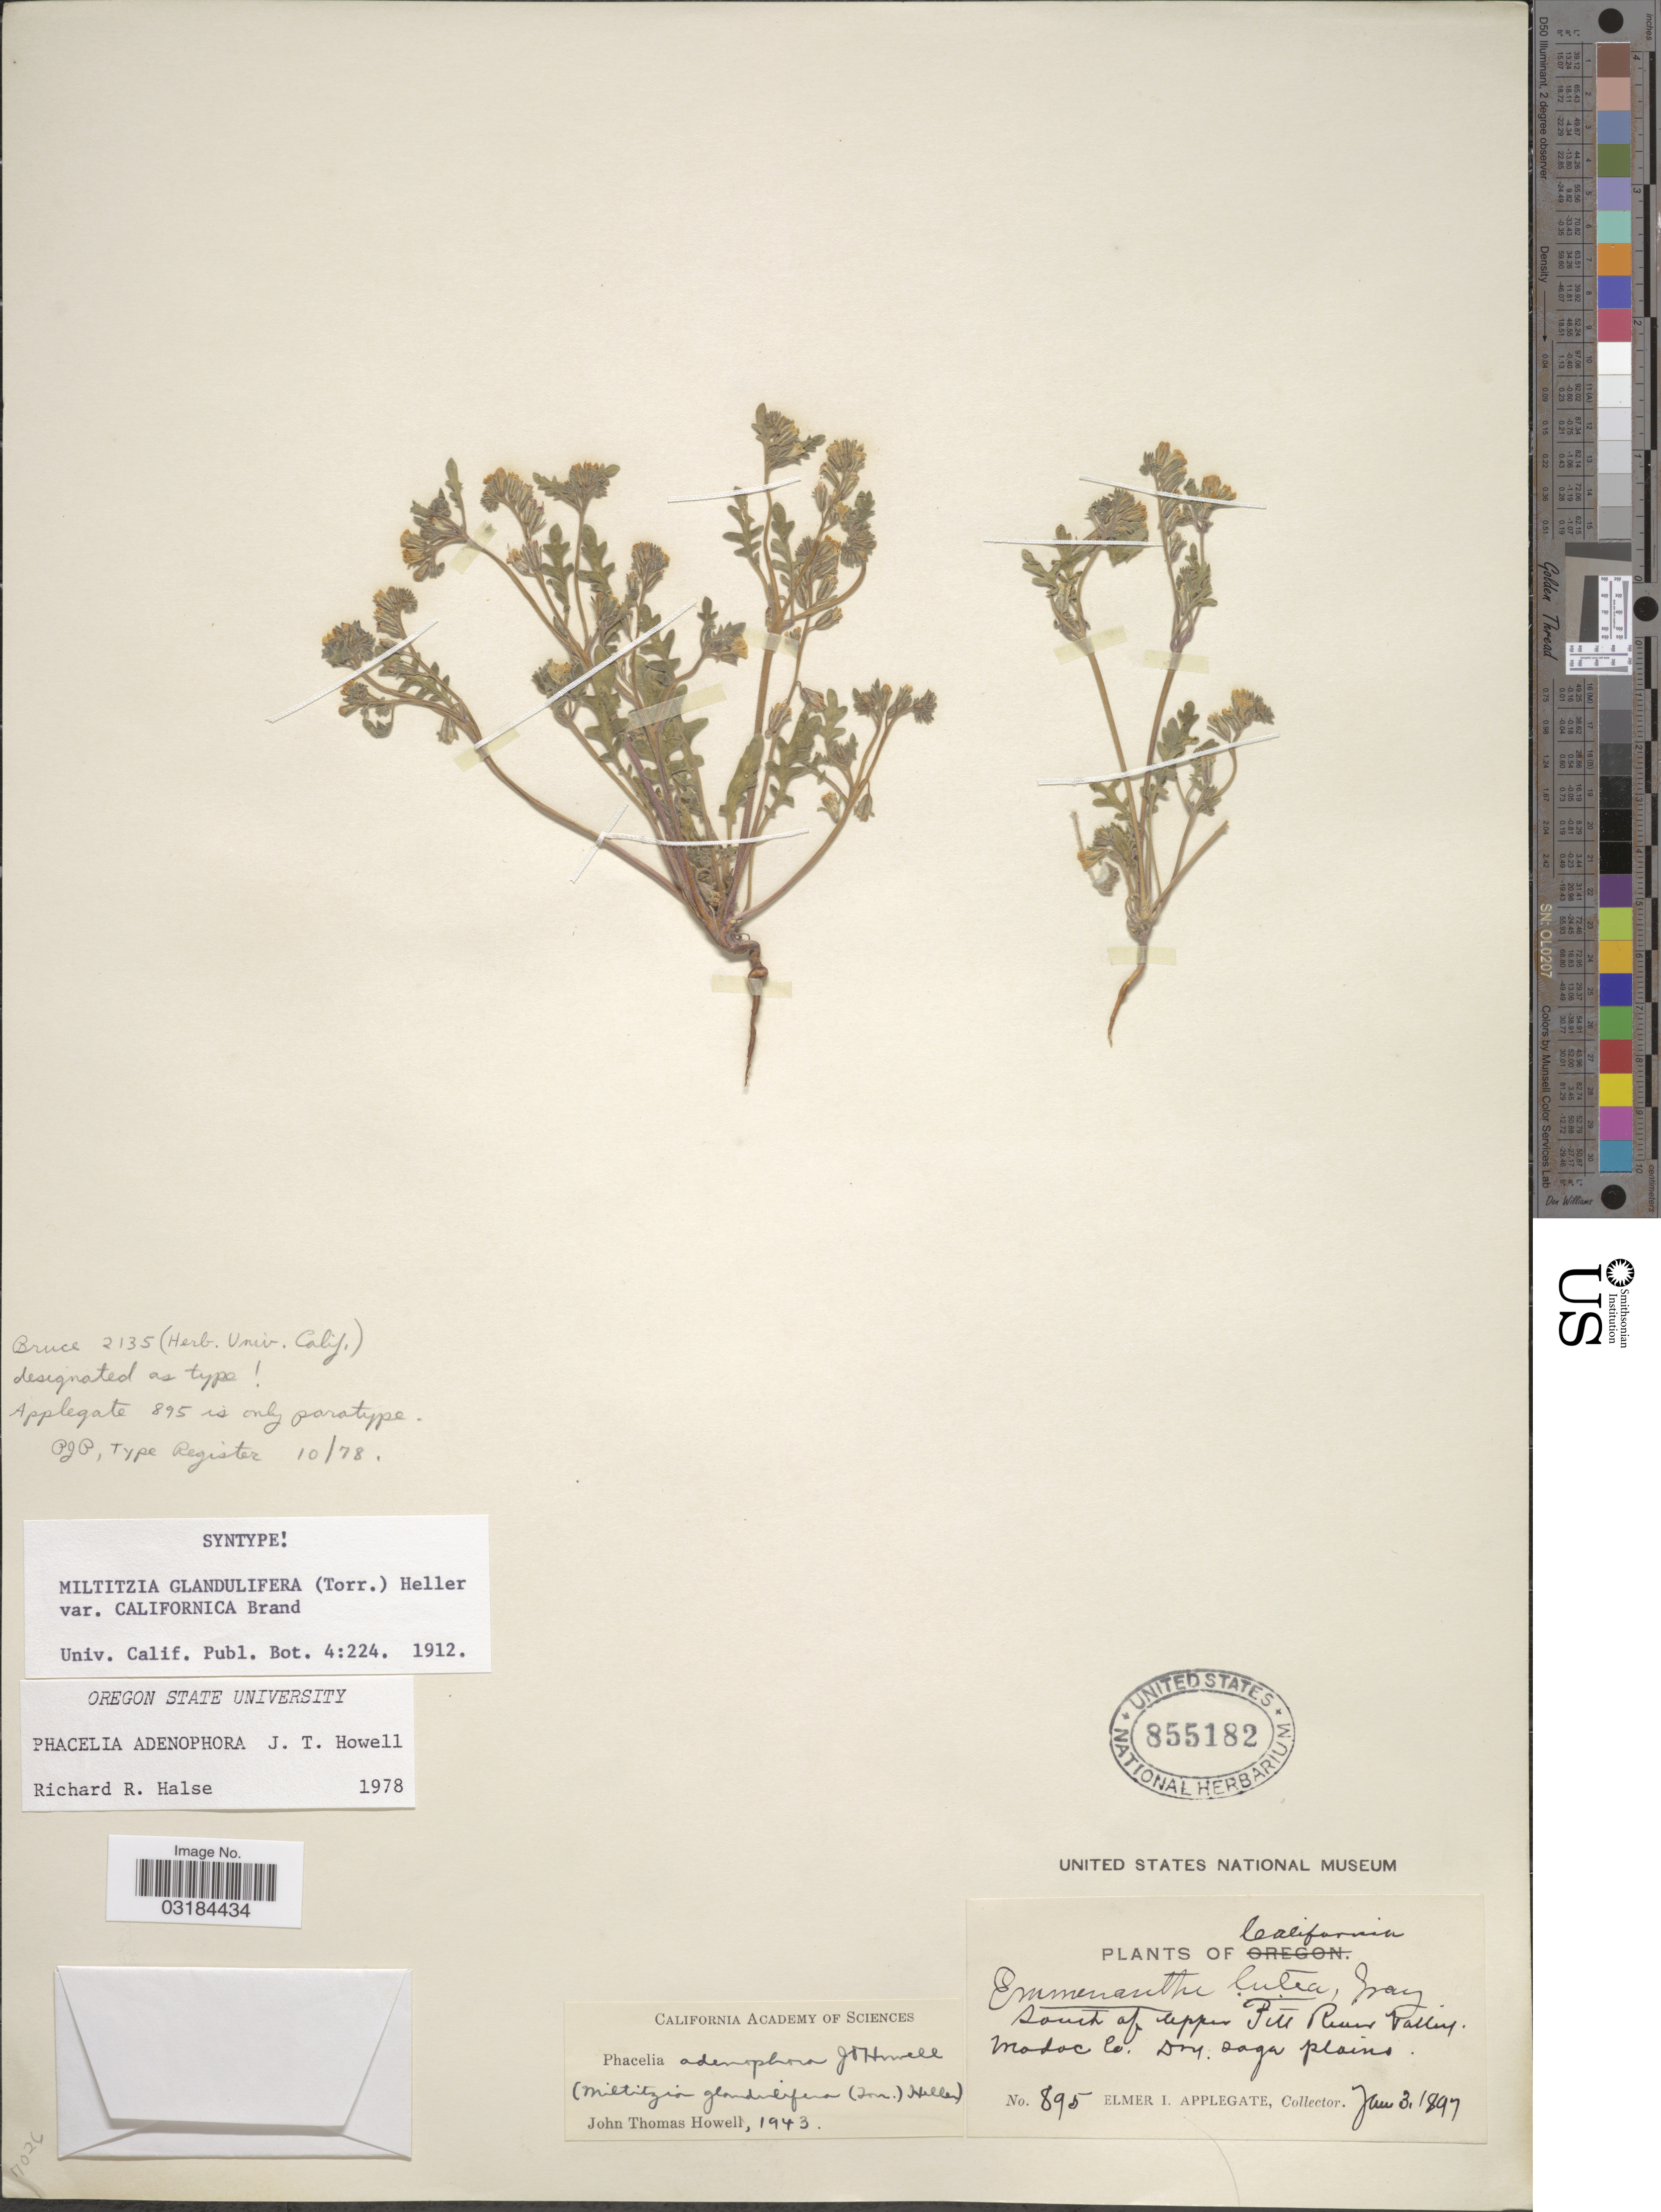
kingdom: Plantae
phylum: Tracheophyta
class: Magnoliopsida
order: Boraginales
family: Hydrophyllaceae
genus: Phacelia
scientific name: Phacelia adenophora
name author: J.T. Howell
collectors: E. I. Applegate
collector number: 895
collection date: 1897-01-03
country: United States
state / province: California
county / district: Modoc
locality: South of upper Pitt River Valley. Modoc Co.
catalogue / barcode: US 855182